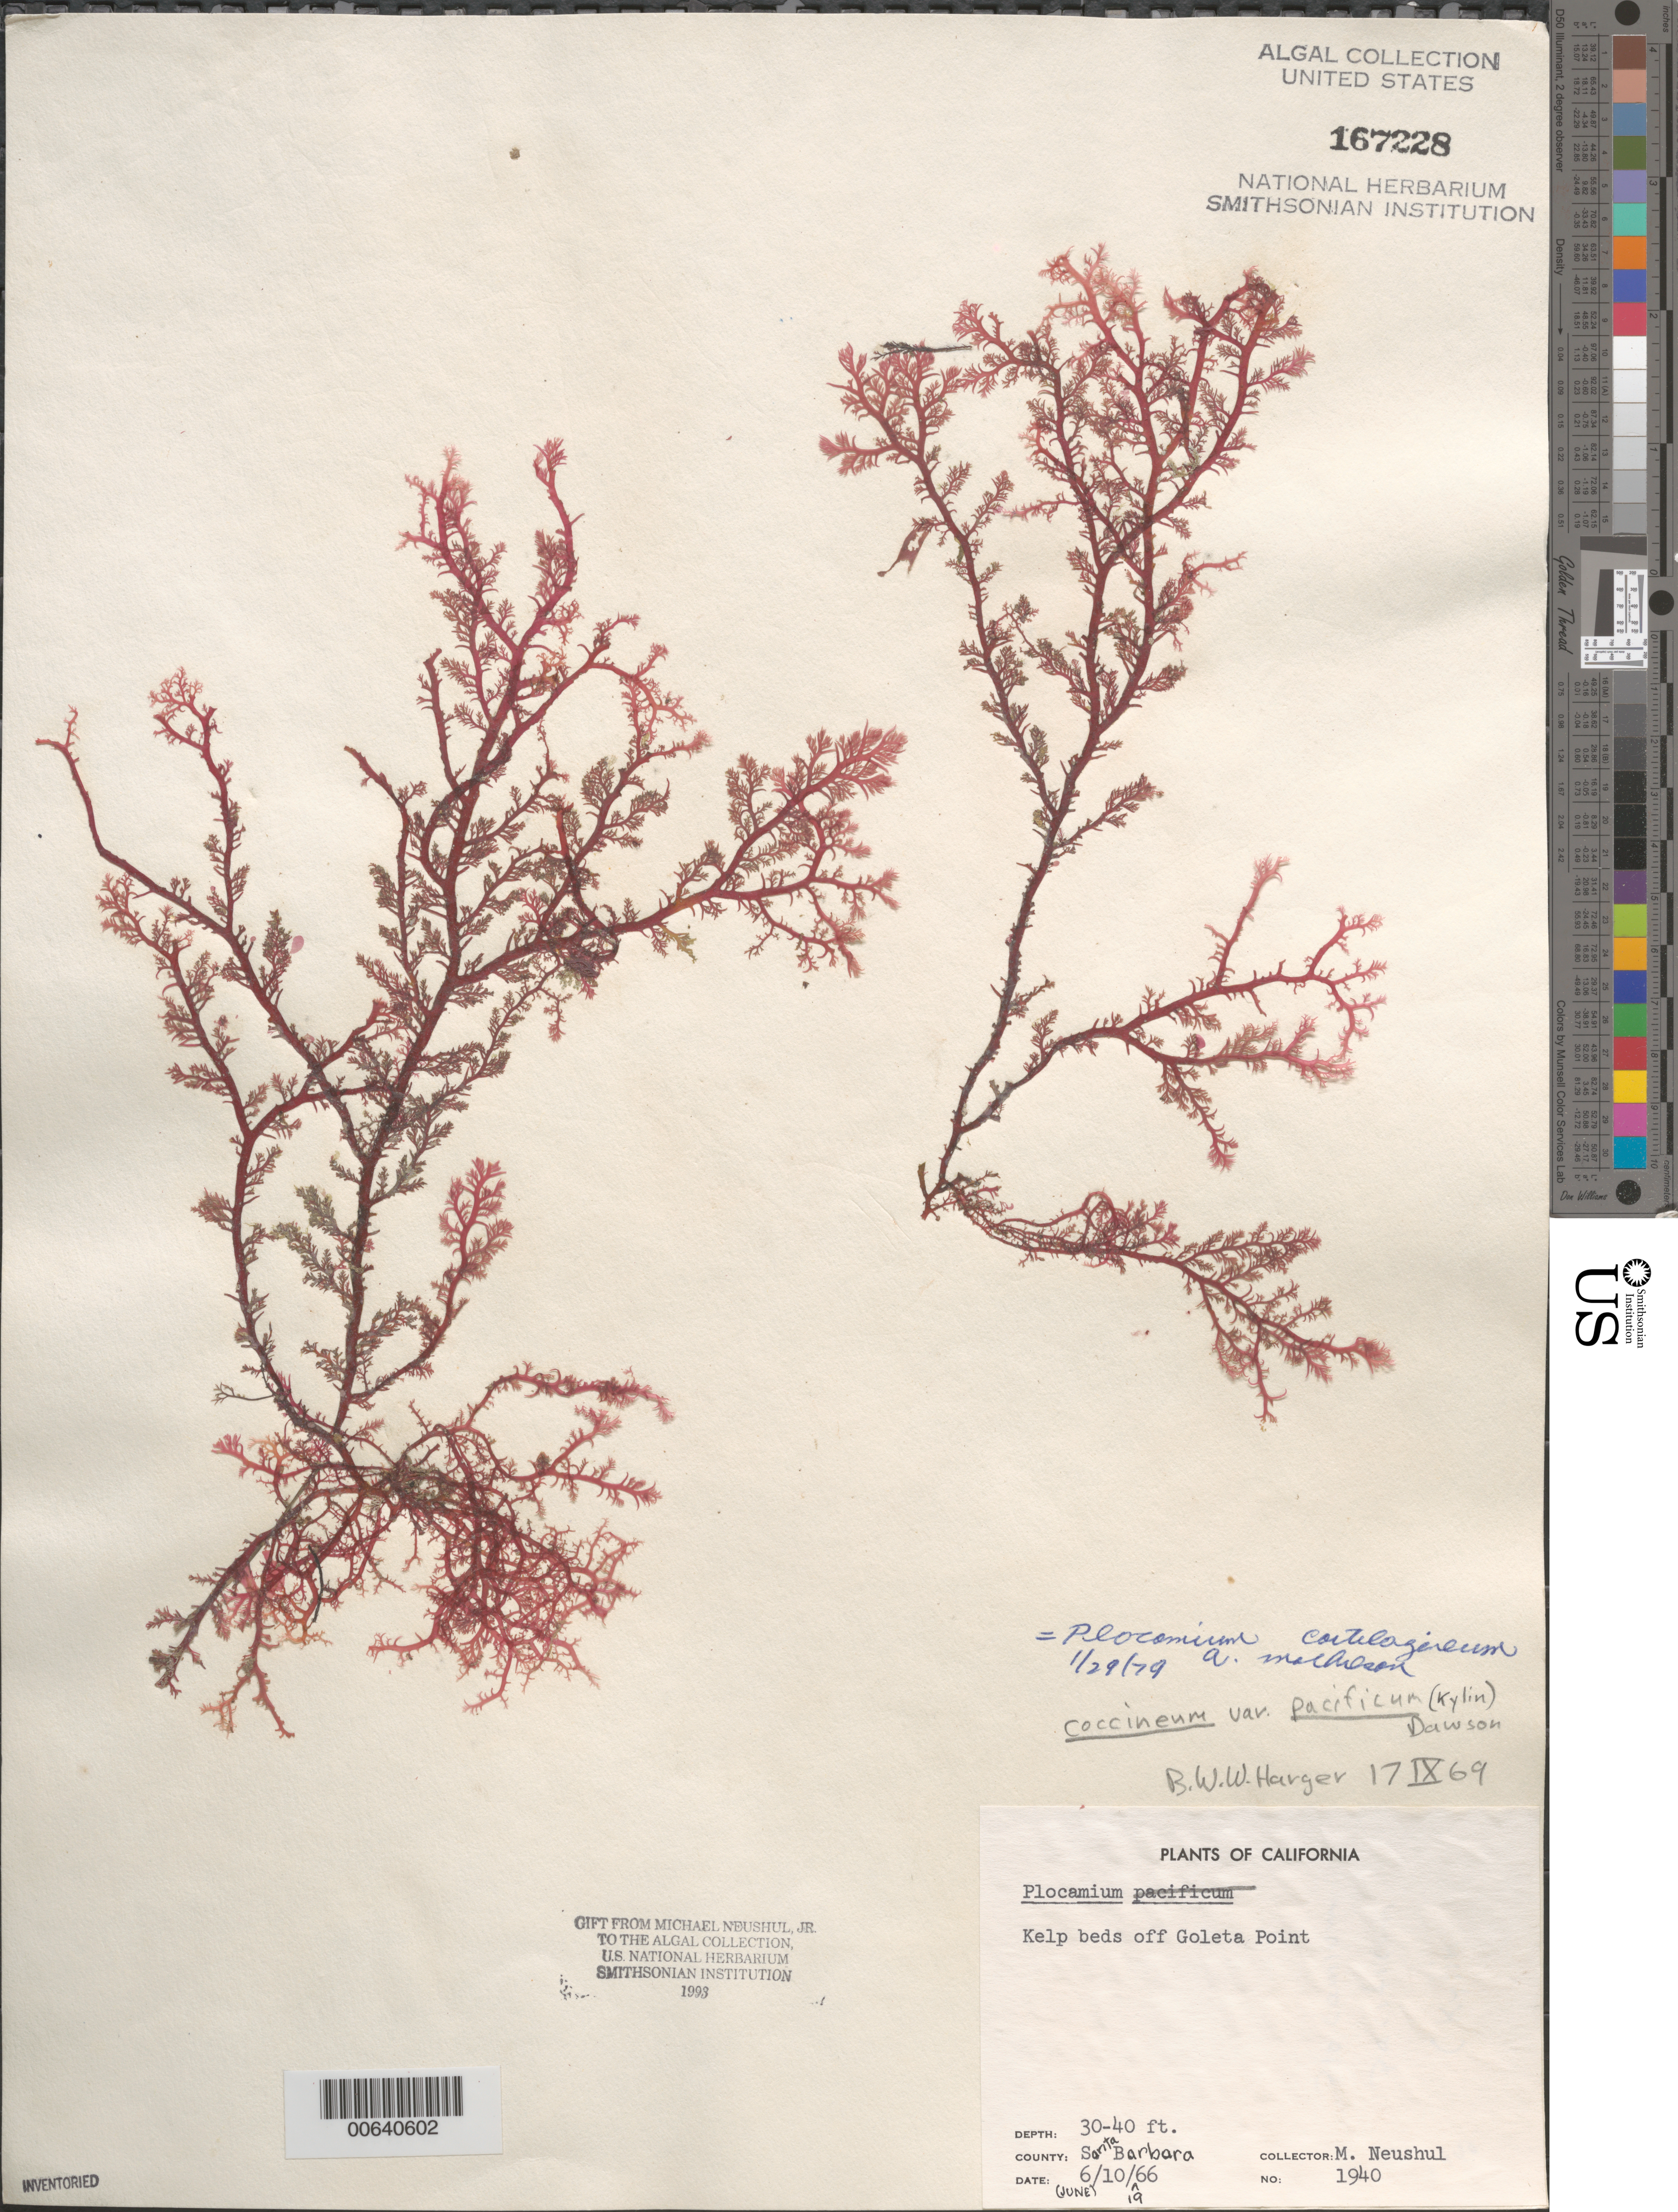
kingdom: Plantae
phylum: Rhodophyta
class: Florideophyceae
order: Plocamiales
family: Plocamiaceae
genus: Plocamium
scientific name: Plocamium cartilagineum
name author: (L.) P.S. Dixon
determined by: Mathieson, A. C.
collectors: M. Neushul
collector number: Neushul 1940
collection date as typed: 10 Jun 1966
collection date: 1966-06-10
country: United States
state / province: California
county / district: Santa Barbara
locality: Off Goleta Point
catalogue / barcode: US 167228